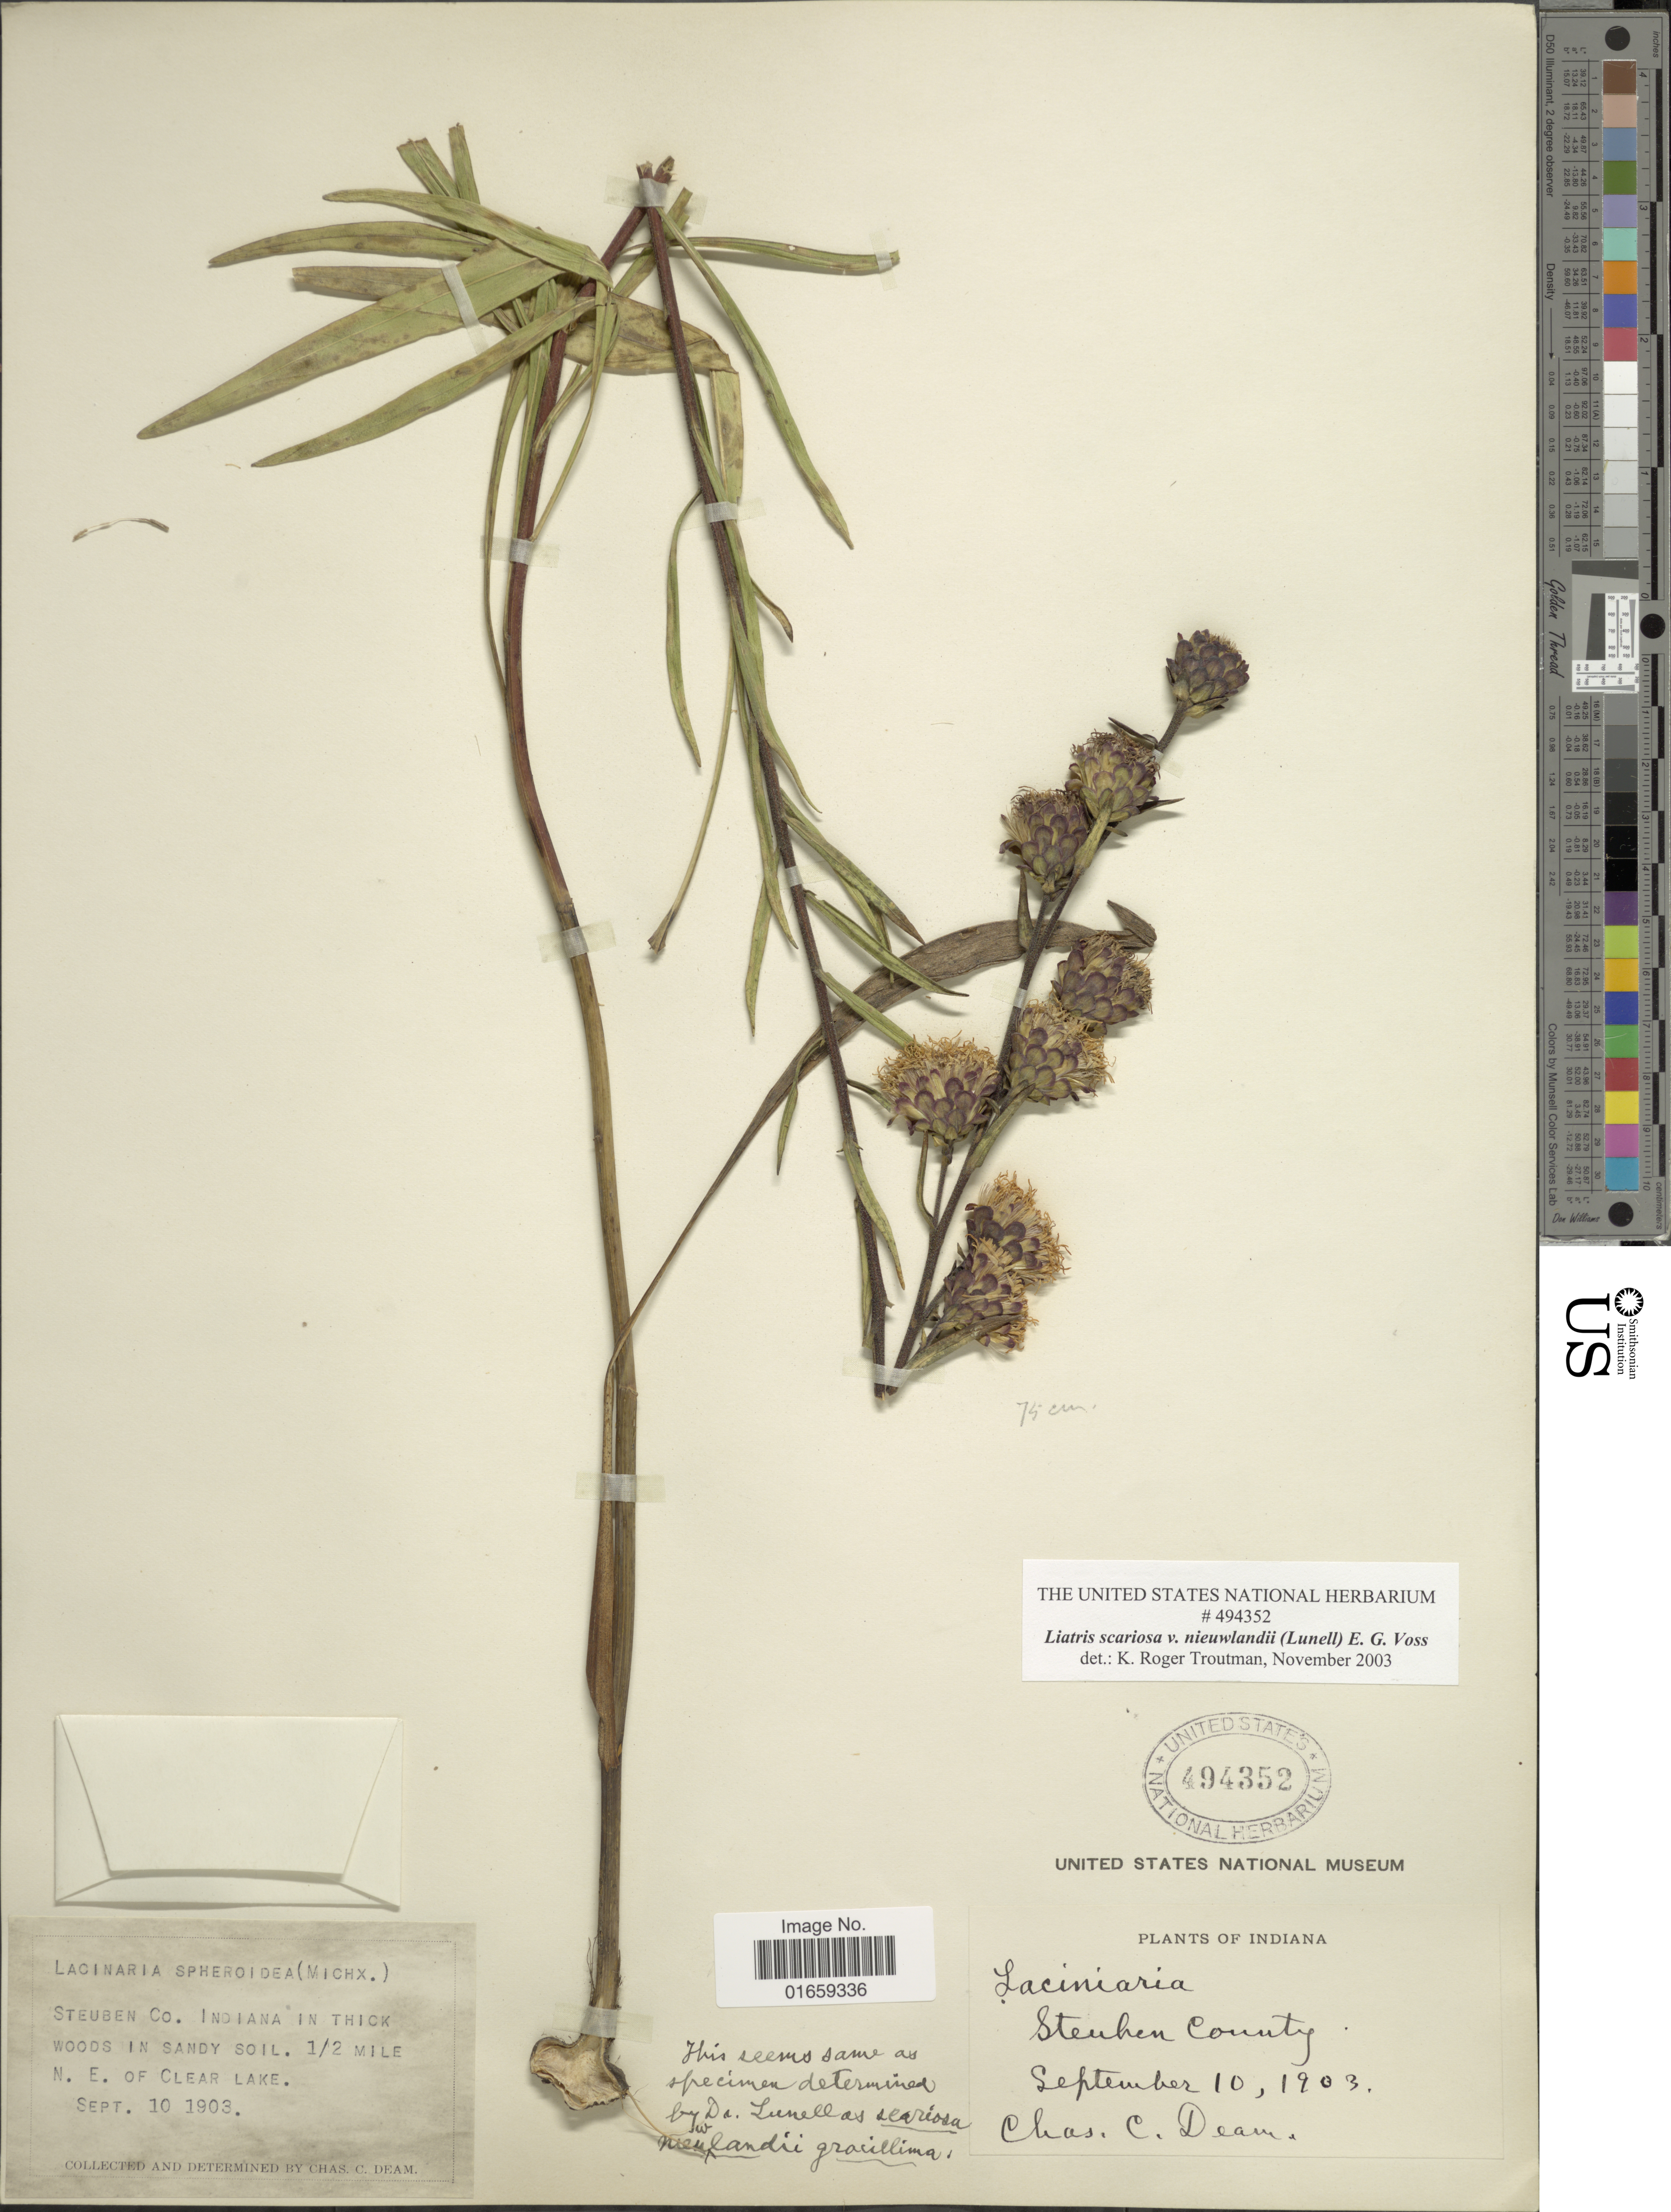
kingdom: Plantae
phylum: Tracheophyta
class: Magnoliopsida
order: Asterales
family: Asteraceae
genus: Liatris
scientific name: Liatris scariosa var. nieuwlandii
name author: (Lunell) E.G. Voss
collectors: C. C. Deam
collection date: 1903-09-10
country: United States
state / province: Indiana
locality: Steuben County, Indiana in thick woods in sandy soil, 1/2 mile N. E. of Clear Lake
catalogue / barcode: US 494352